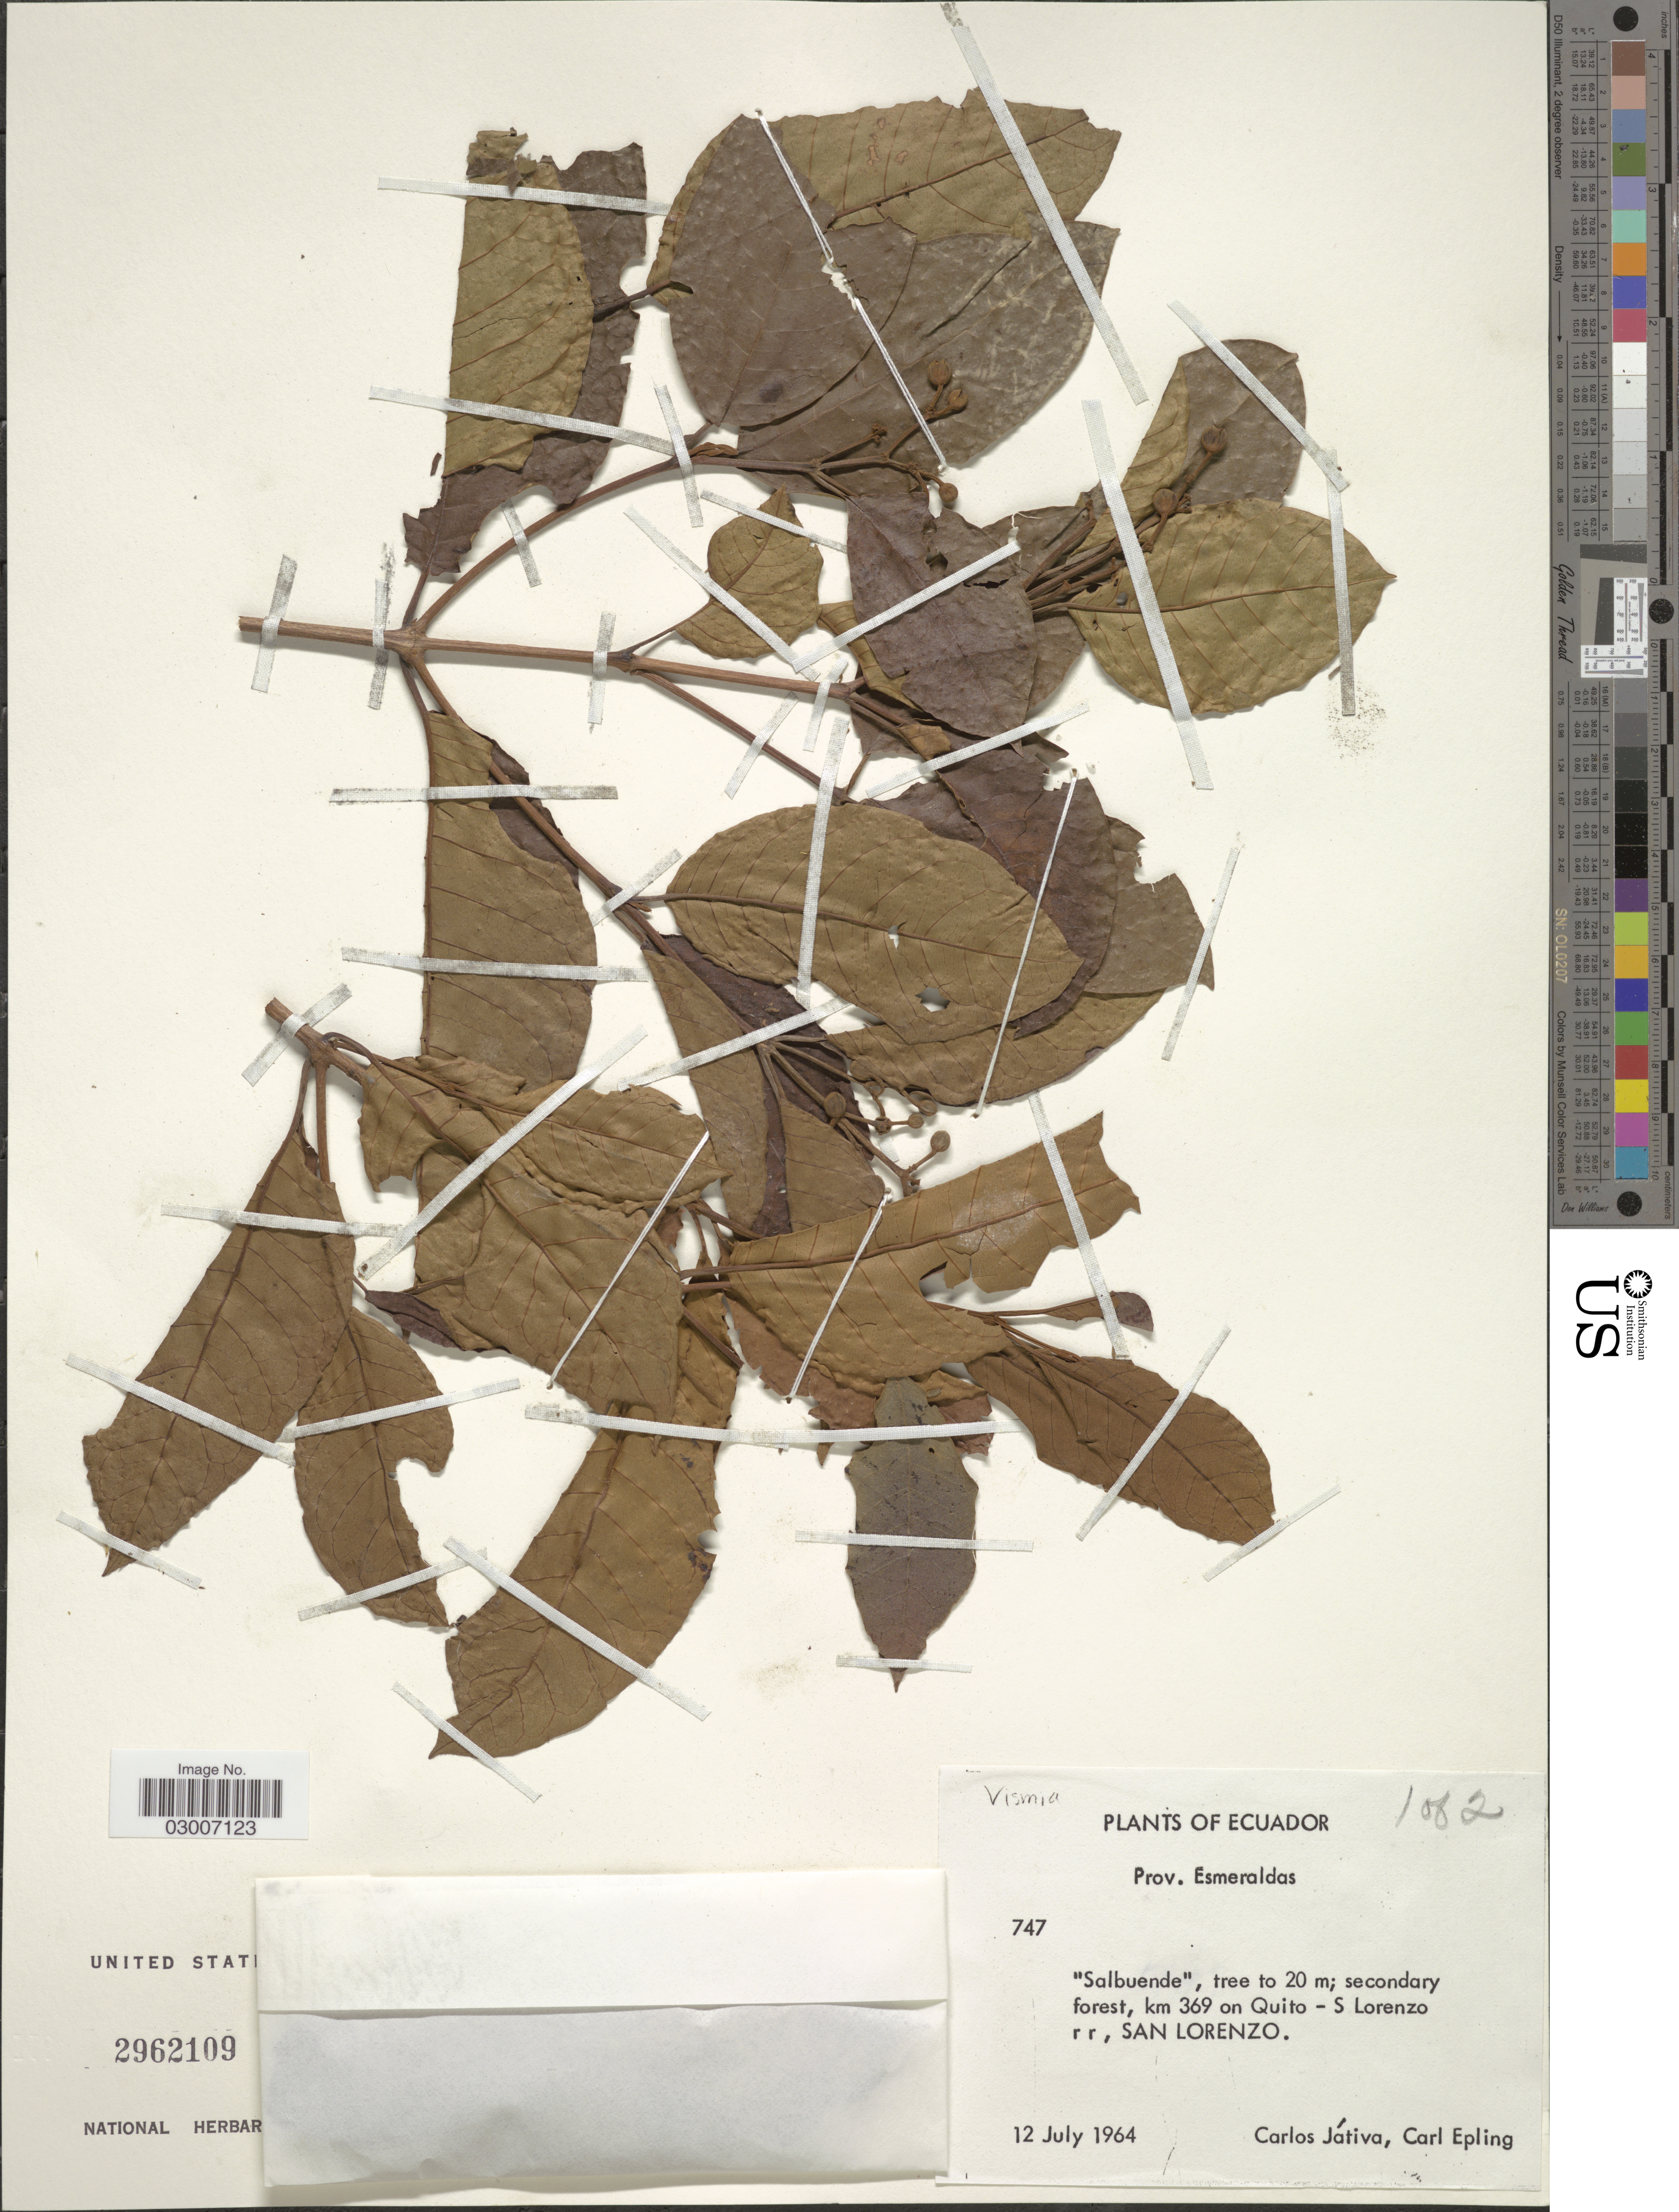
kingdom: Plantae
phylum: Tracheophyta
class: Magnoliopsida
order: Malpighiales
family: Hypericaceae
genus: Vismia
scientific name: Vismia sp.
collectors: C. D. Játiva & C. C. Epling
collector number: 747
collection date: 1964-07-12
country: Ecuador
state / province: Esmeraldas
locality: Salbuende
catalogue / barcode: US 2962109